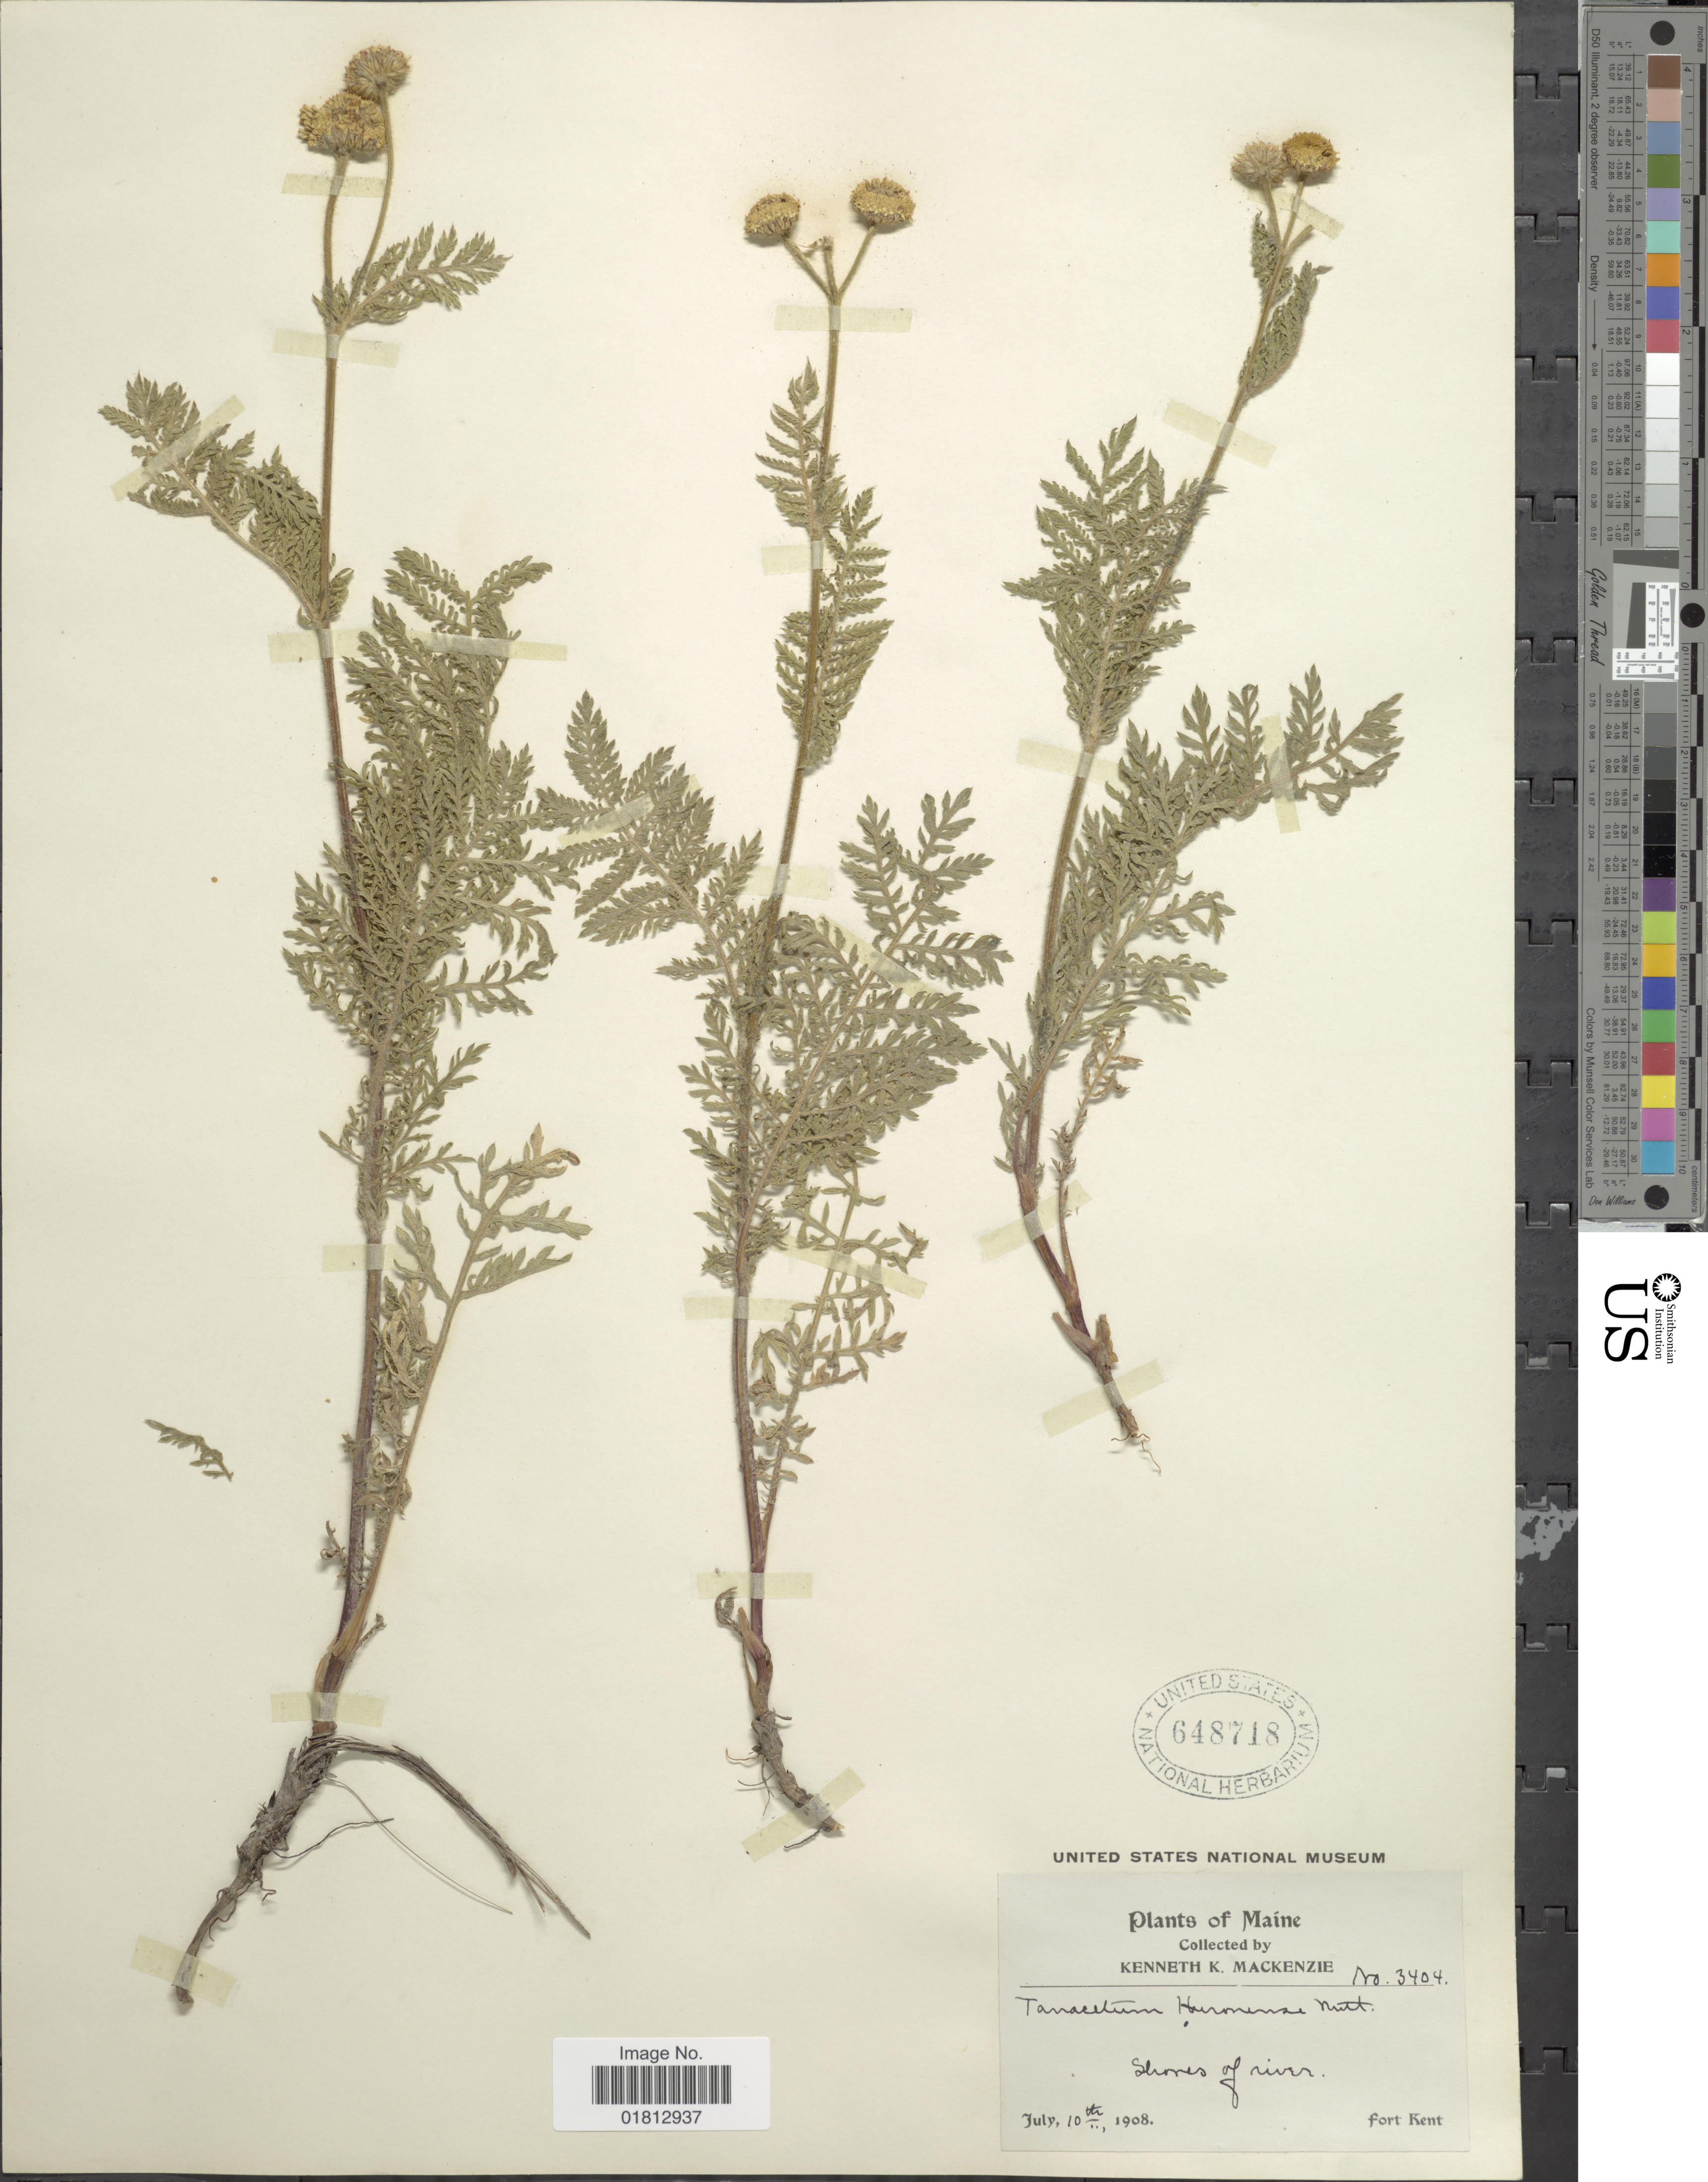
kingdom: Plantae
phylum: Tracheophyta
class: Magnoliopsida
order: Asterales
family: Asteraceae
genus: Tanacetum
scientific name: Tanacetum huronense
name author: Nutt.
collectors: K. K. Mackenzie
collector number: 3404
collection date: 1908-07-10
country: United States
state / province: Maine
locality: Shores of river, Fort Kent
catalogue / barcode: US 648718